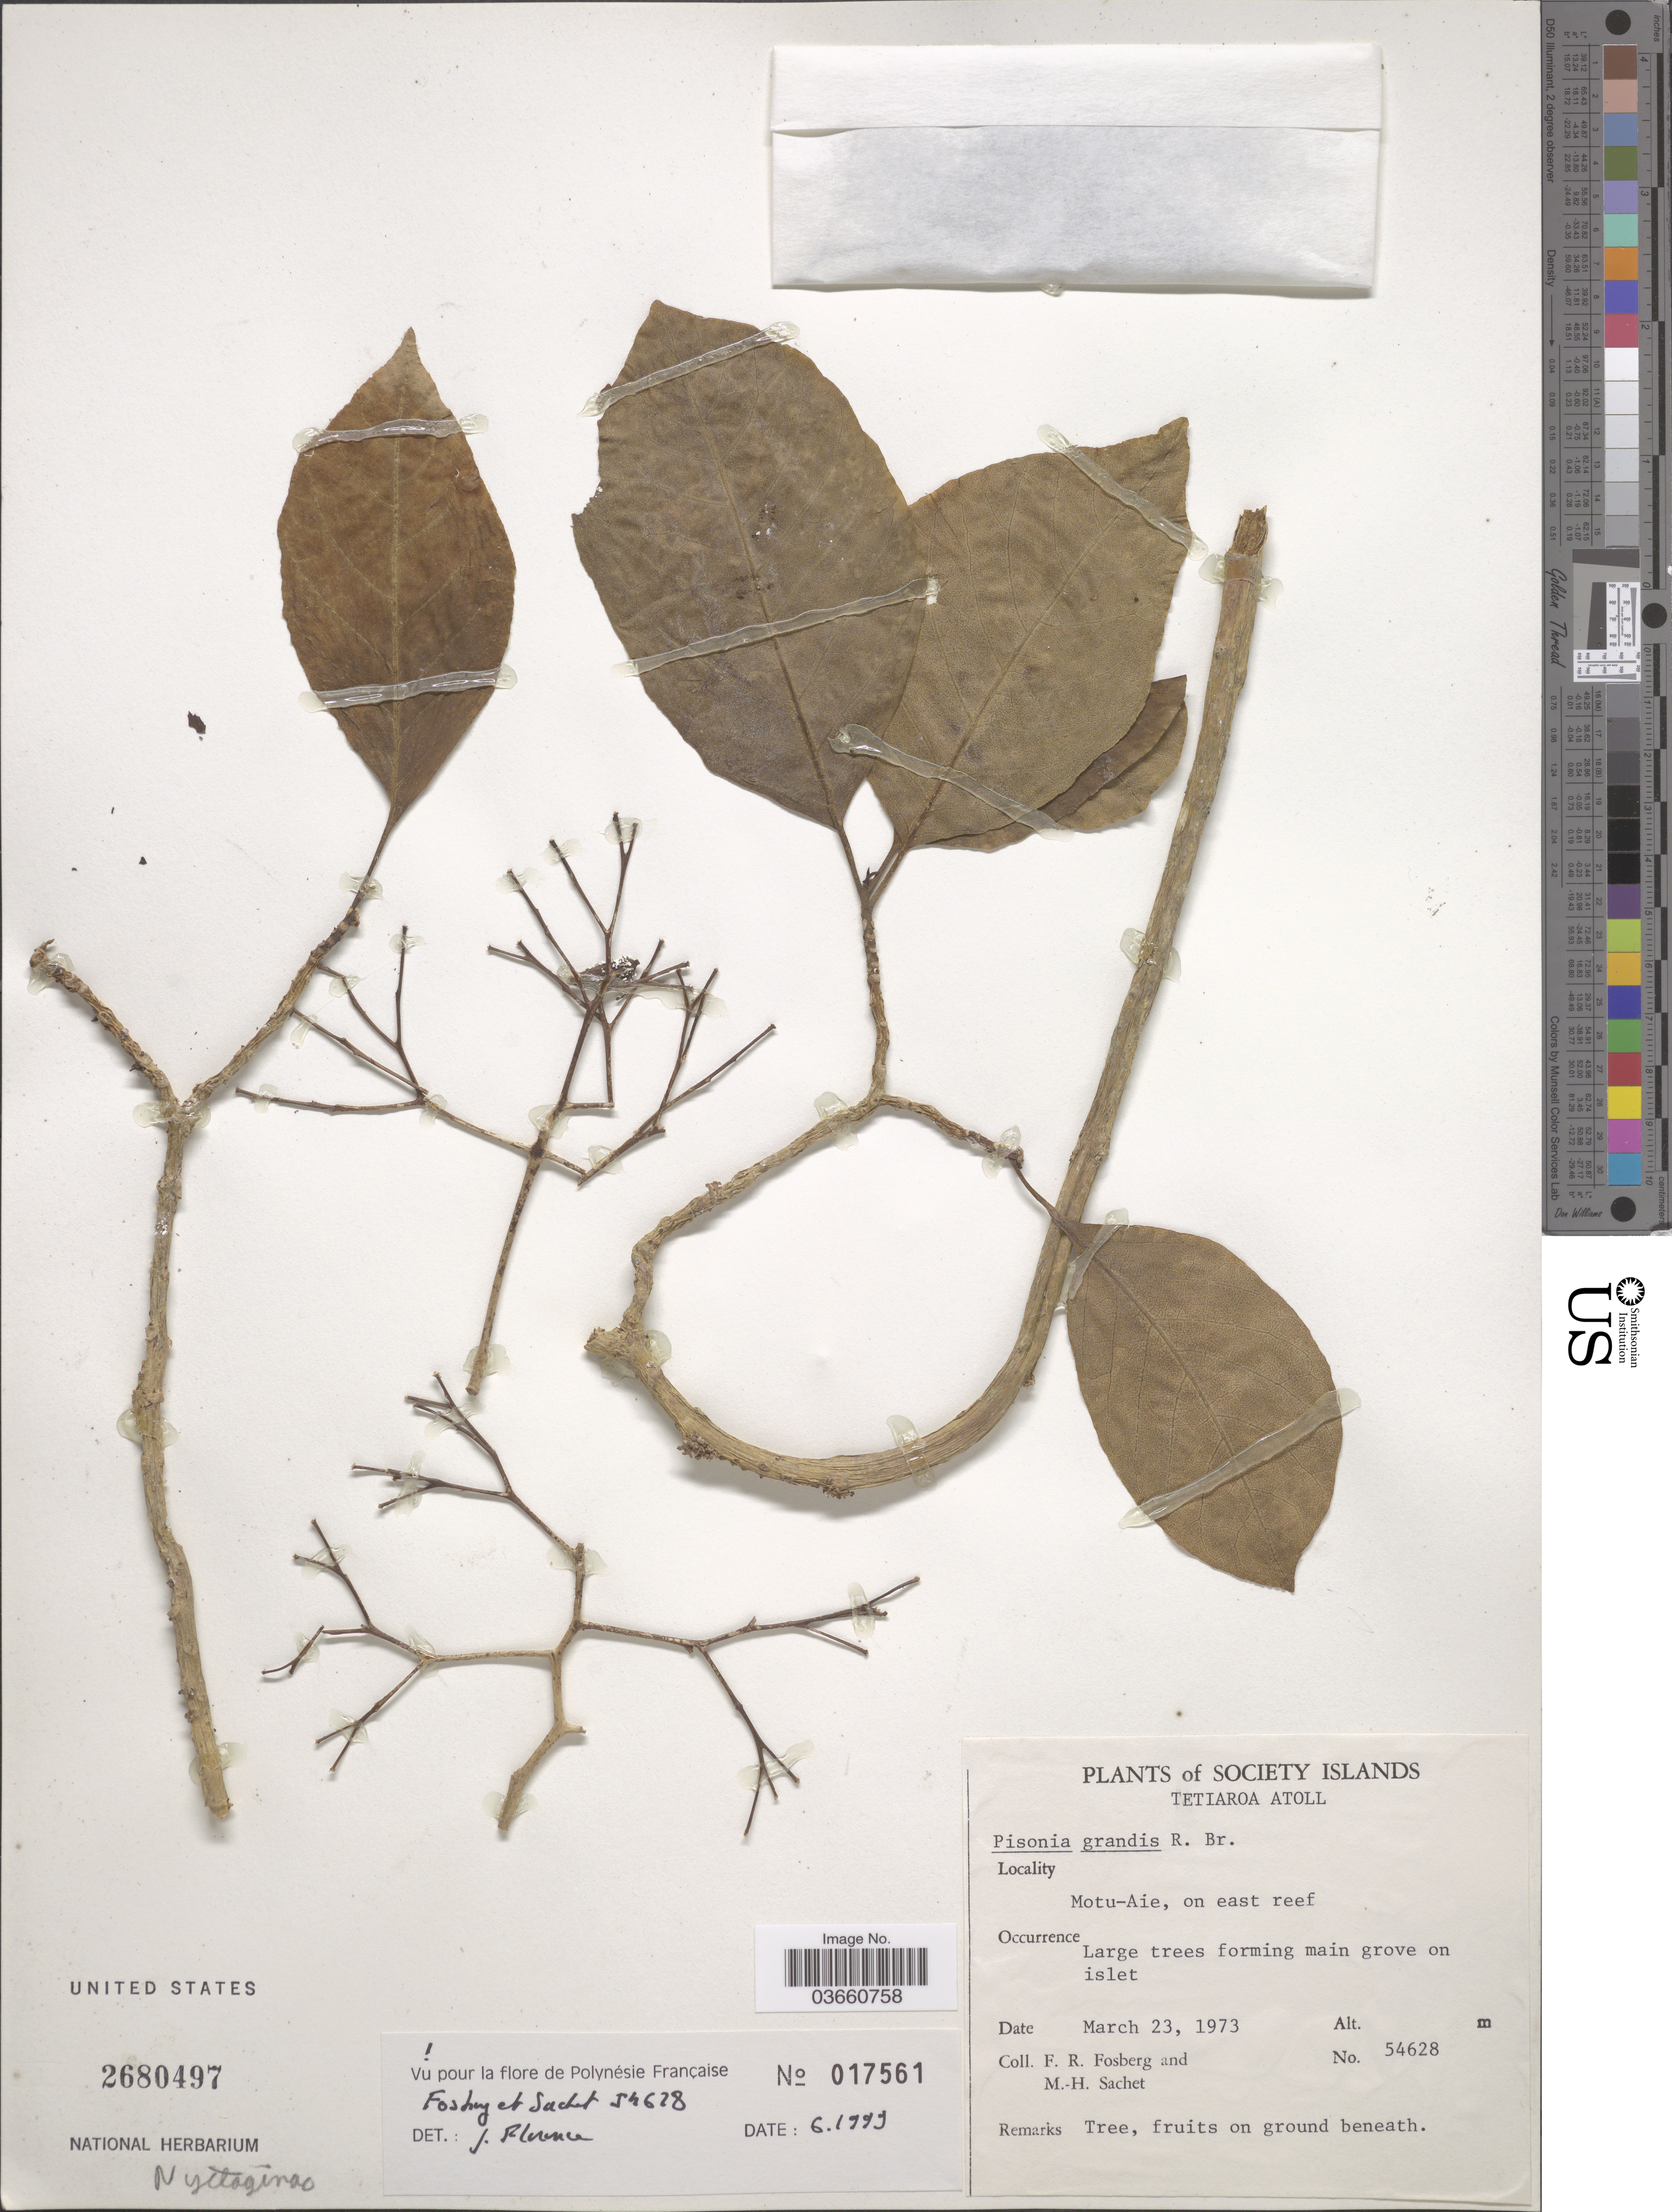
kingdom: Plantae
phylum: Tracheophyta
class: Magnoliopsida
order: Caryophyllales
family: Nyctaginaceae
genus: Pisonia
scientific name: Pisonia grandis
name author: R. Br.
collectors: F. R. Fosberg & M.-H. Sachet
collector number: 54628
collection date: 1973-03-23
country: French Polynesia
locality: Society Islands. Tetiaroa Atoll. Motu-Aie, on east reef.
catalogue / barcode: US 2680497